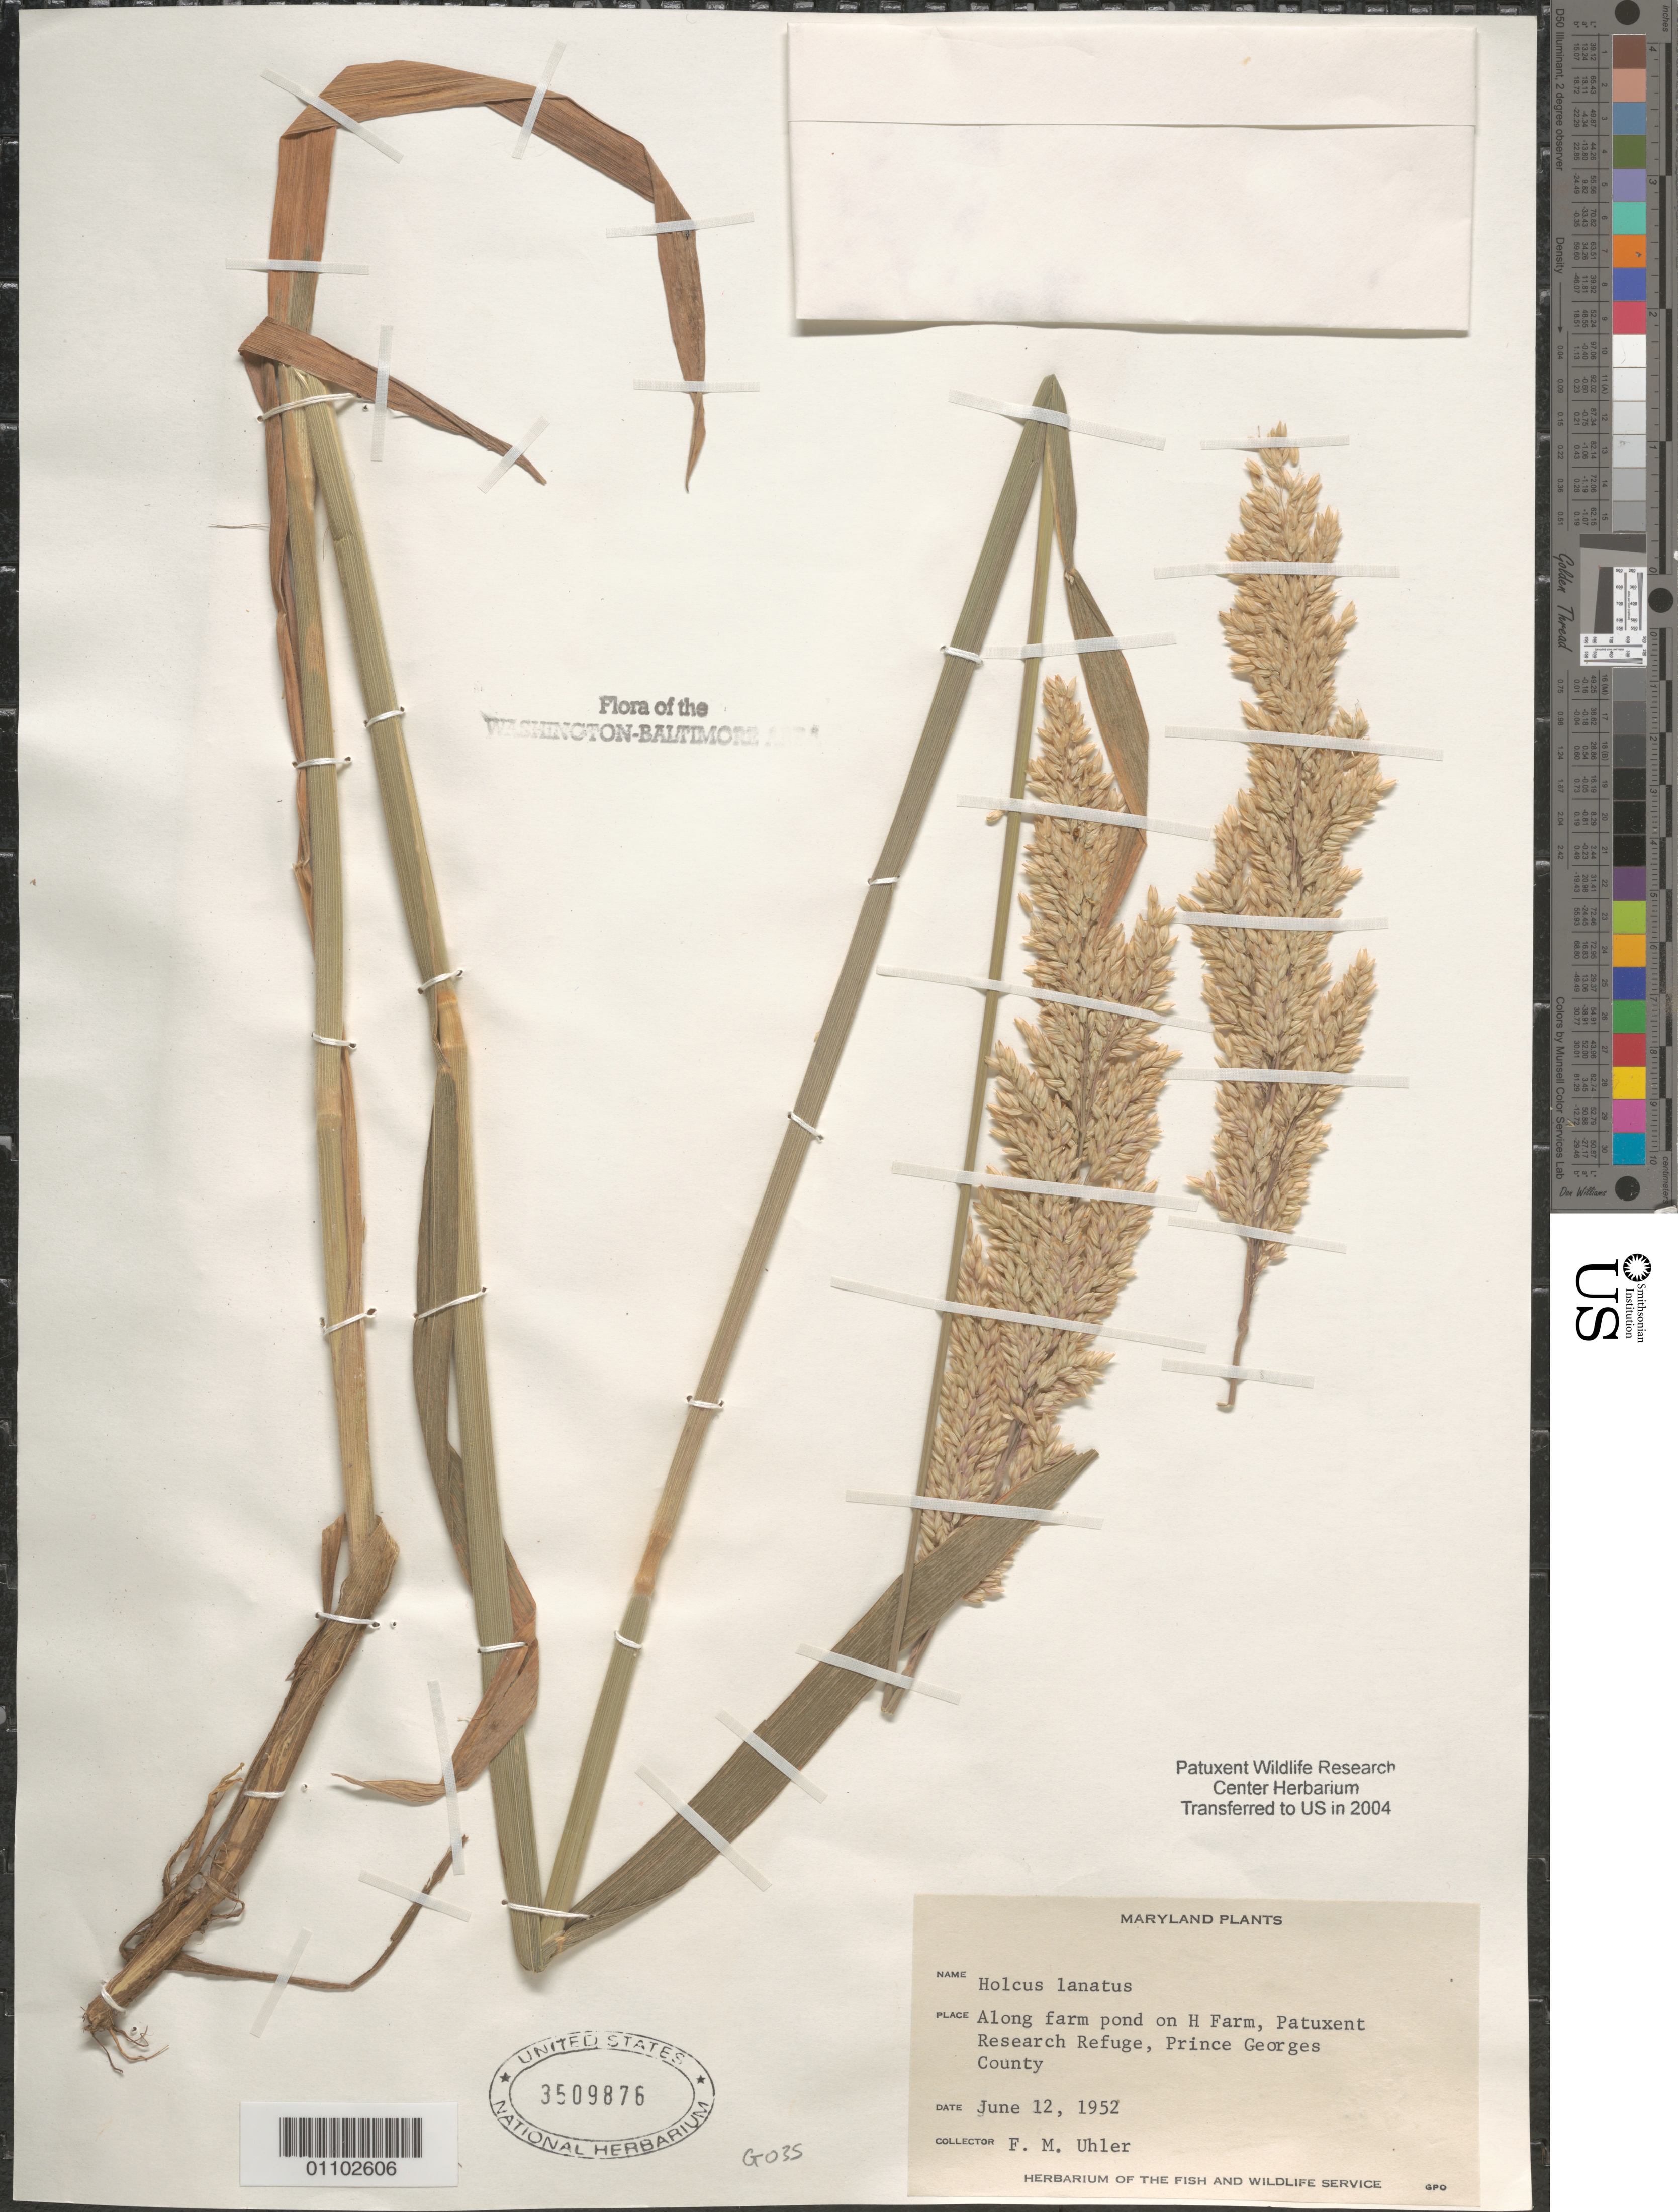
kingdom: Plantae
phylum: Tracheophyta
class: Liliopsida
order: Poales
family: Poaceae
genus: Holcus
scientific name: Holcus lanatus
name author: L.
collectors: F. M. Uhler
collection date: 1952-06-12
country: United States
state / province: Maryland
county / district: Prince George's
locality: H Farm, Patuxent Research Refuge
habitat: Along farm pond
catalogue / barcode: US 3509876